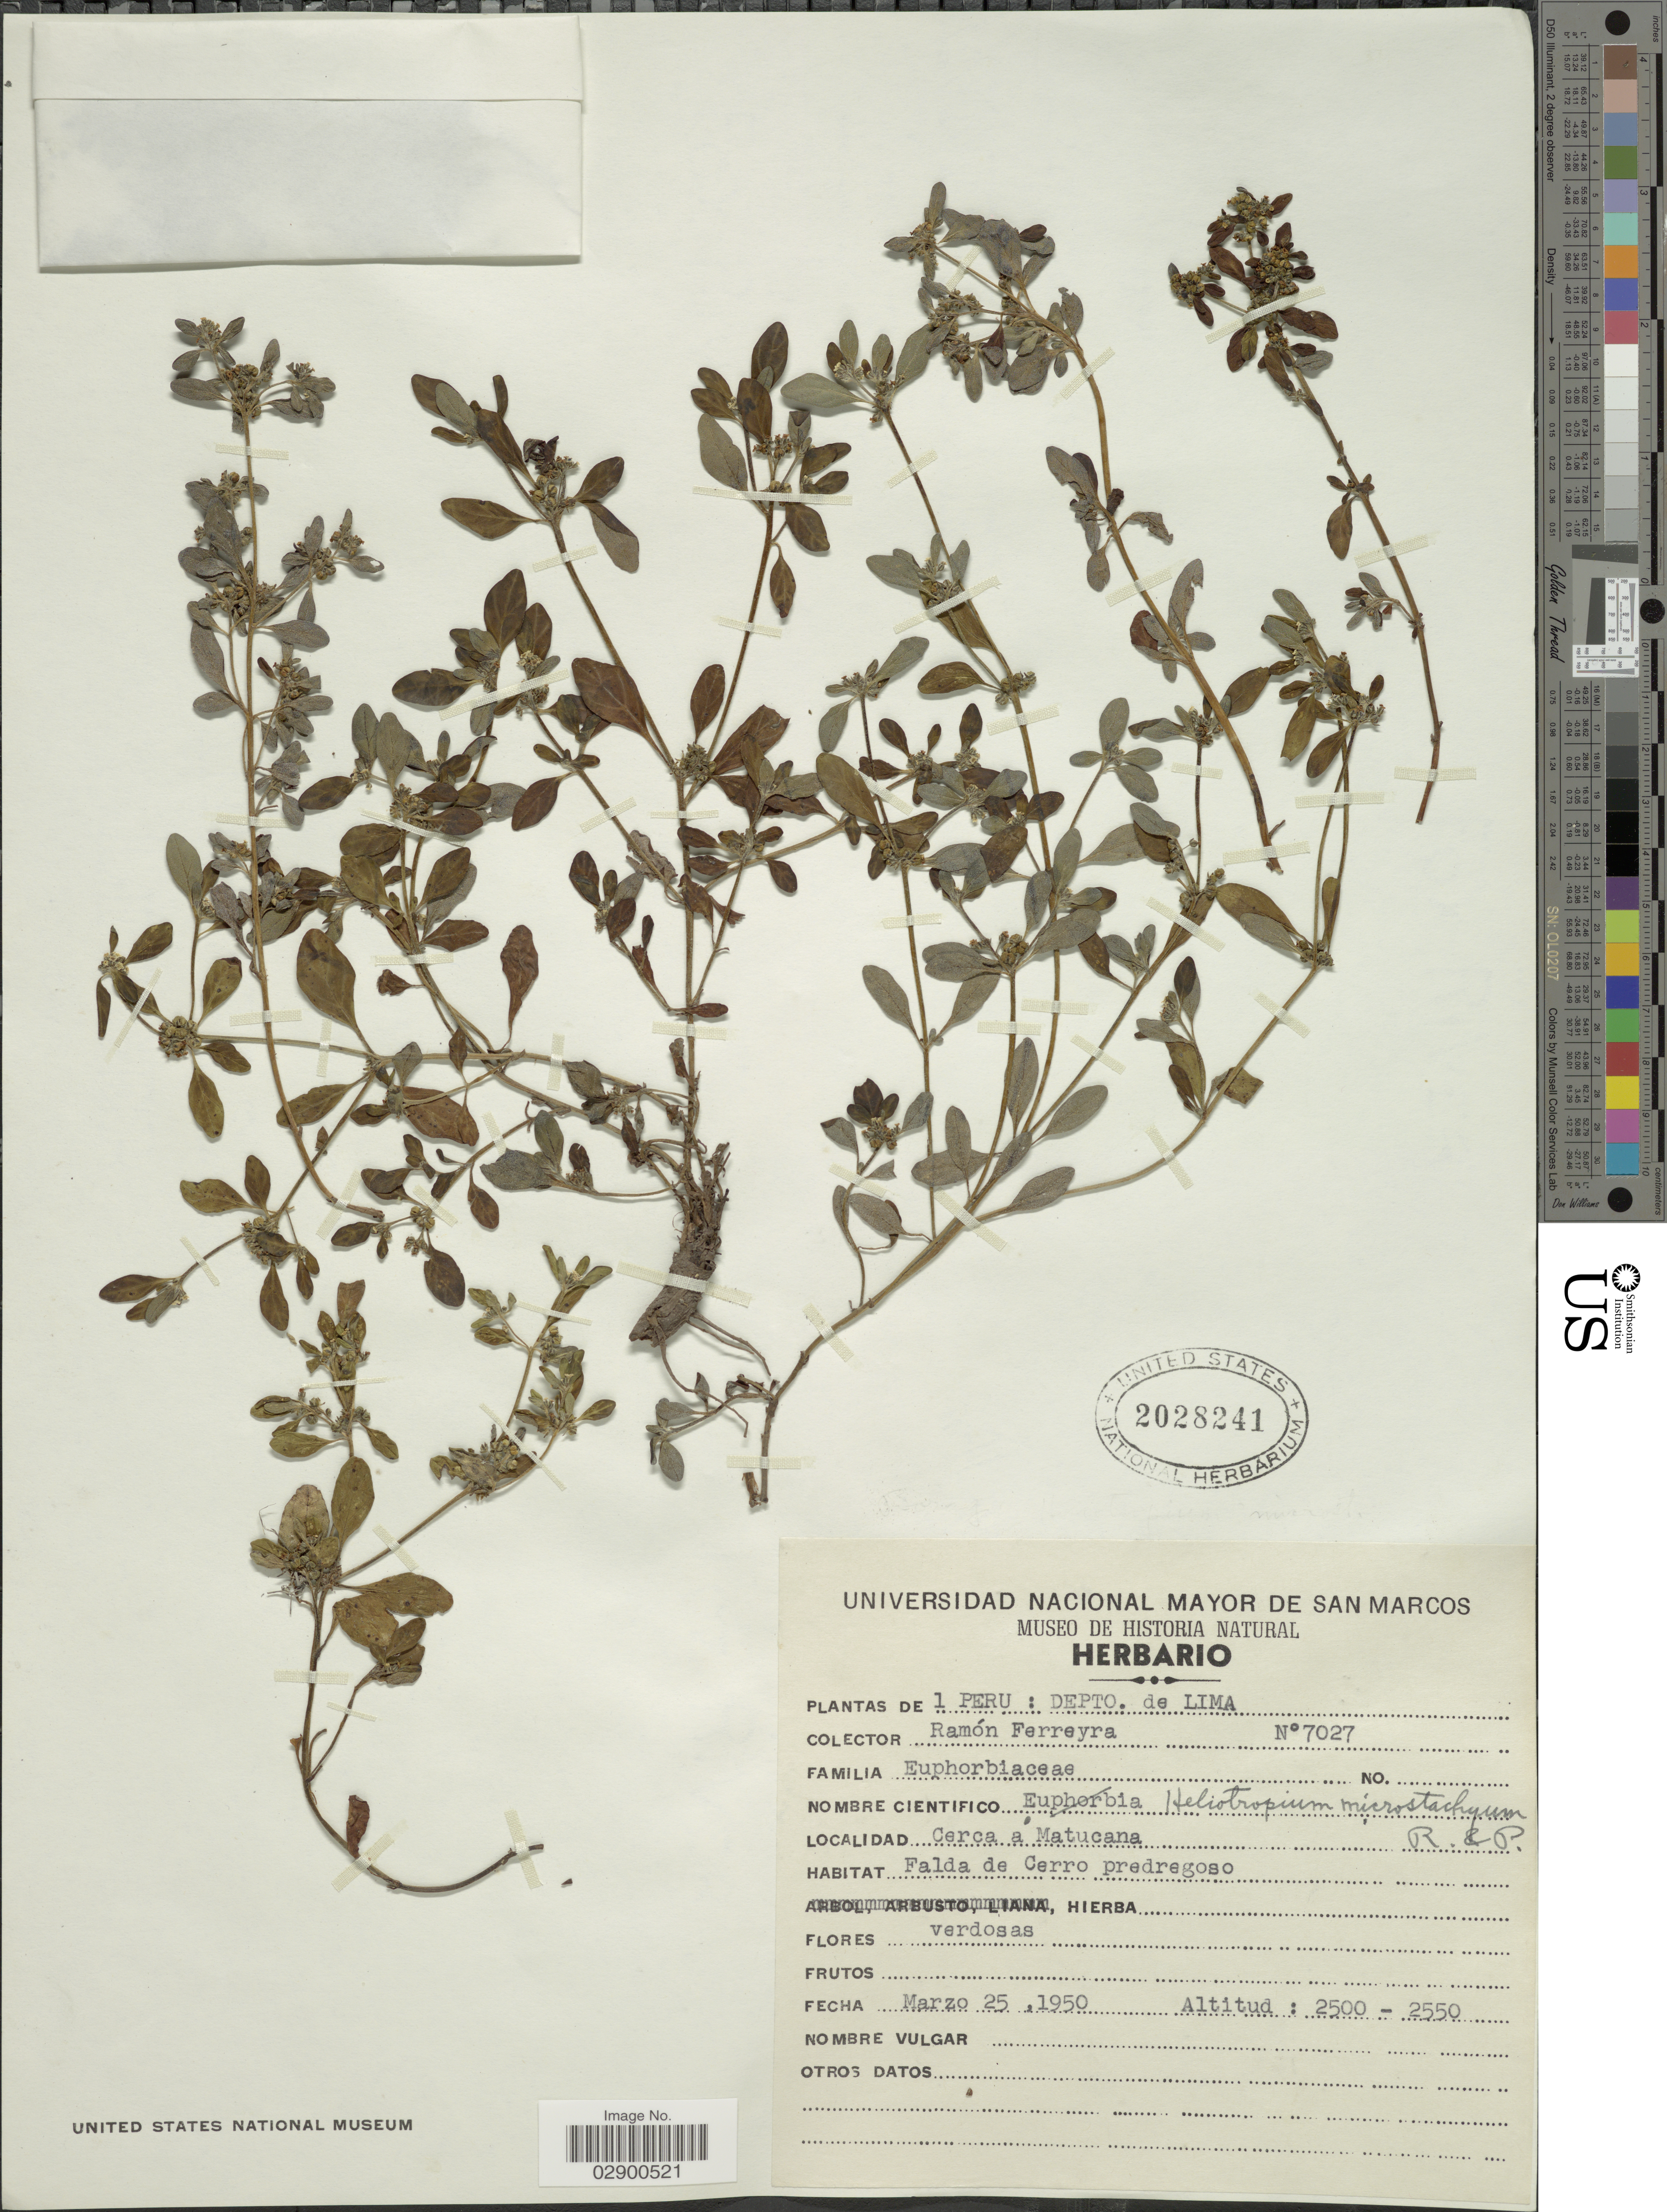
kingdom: Plantae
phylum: Tracheophyta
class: Magnoliopsida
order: Boraginales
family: Heliotropiaceae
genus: Heliotropium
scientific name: Heliotropium microstachyum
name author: Ruiz & Pav.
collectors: R. A. Ferreyra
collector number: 7027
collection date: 1950-03-25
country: Peru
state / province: Lima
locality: Depto. Lima, Cerca á Matucana, Falda a Cerro predregoso.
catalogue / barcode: US 2028241